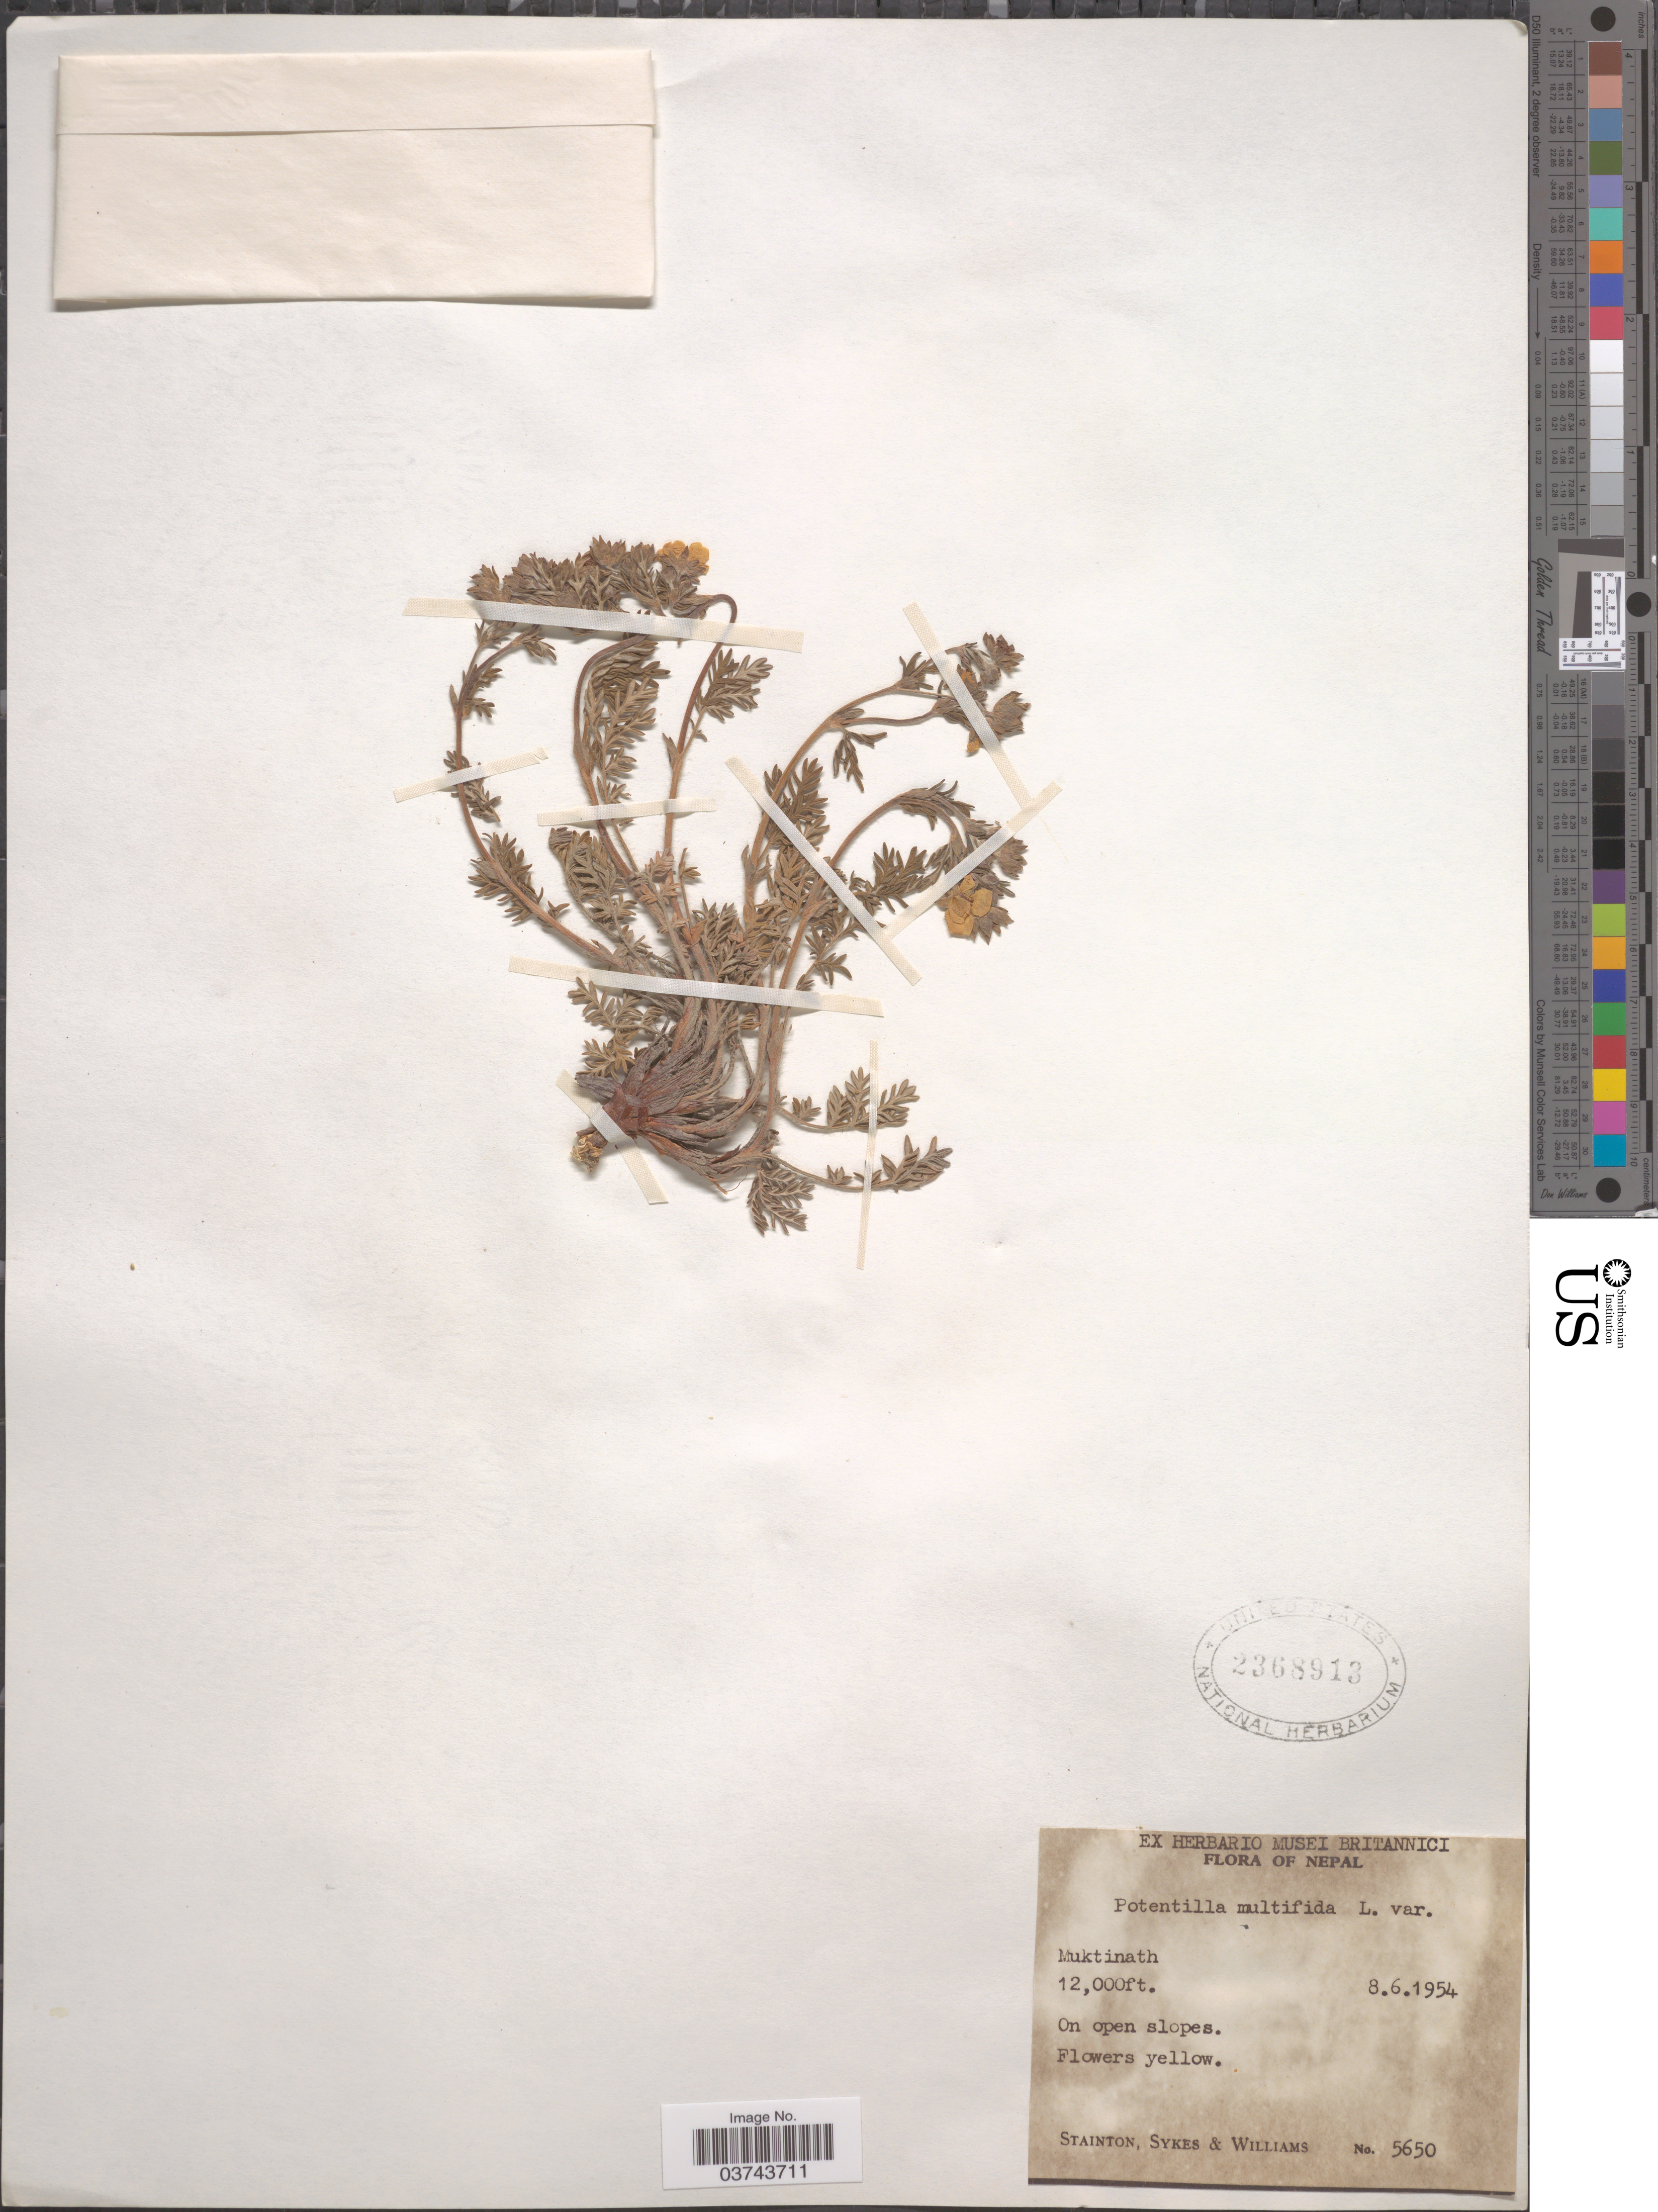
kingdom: Plantae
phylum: Tracheophyta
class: Magnoliopsida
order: Rosales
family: Rosaceae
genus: Potentilla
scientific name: Potentilla multifida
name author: L.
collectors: -. Stainton, Sykes, -- & -- Williams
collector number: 5650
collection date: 1954-06-08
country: Nepal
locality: Muktinath.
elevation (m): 3658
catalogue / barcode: US 2368913